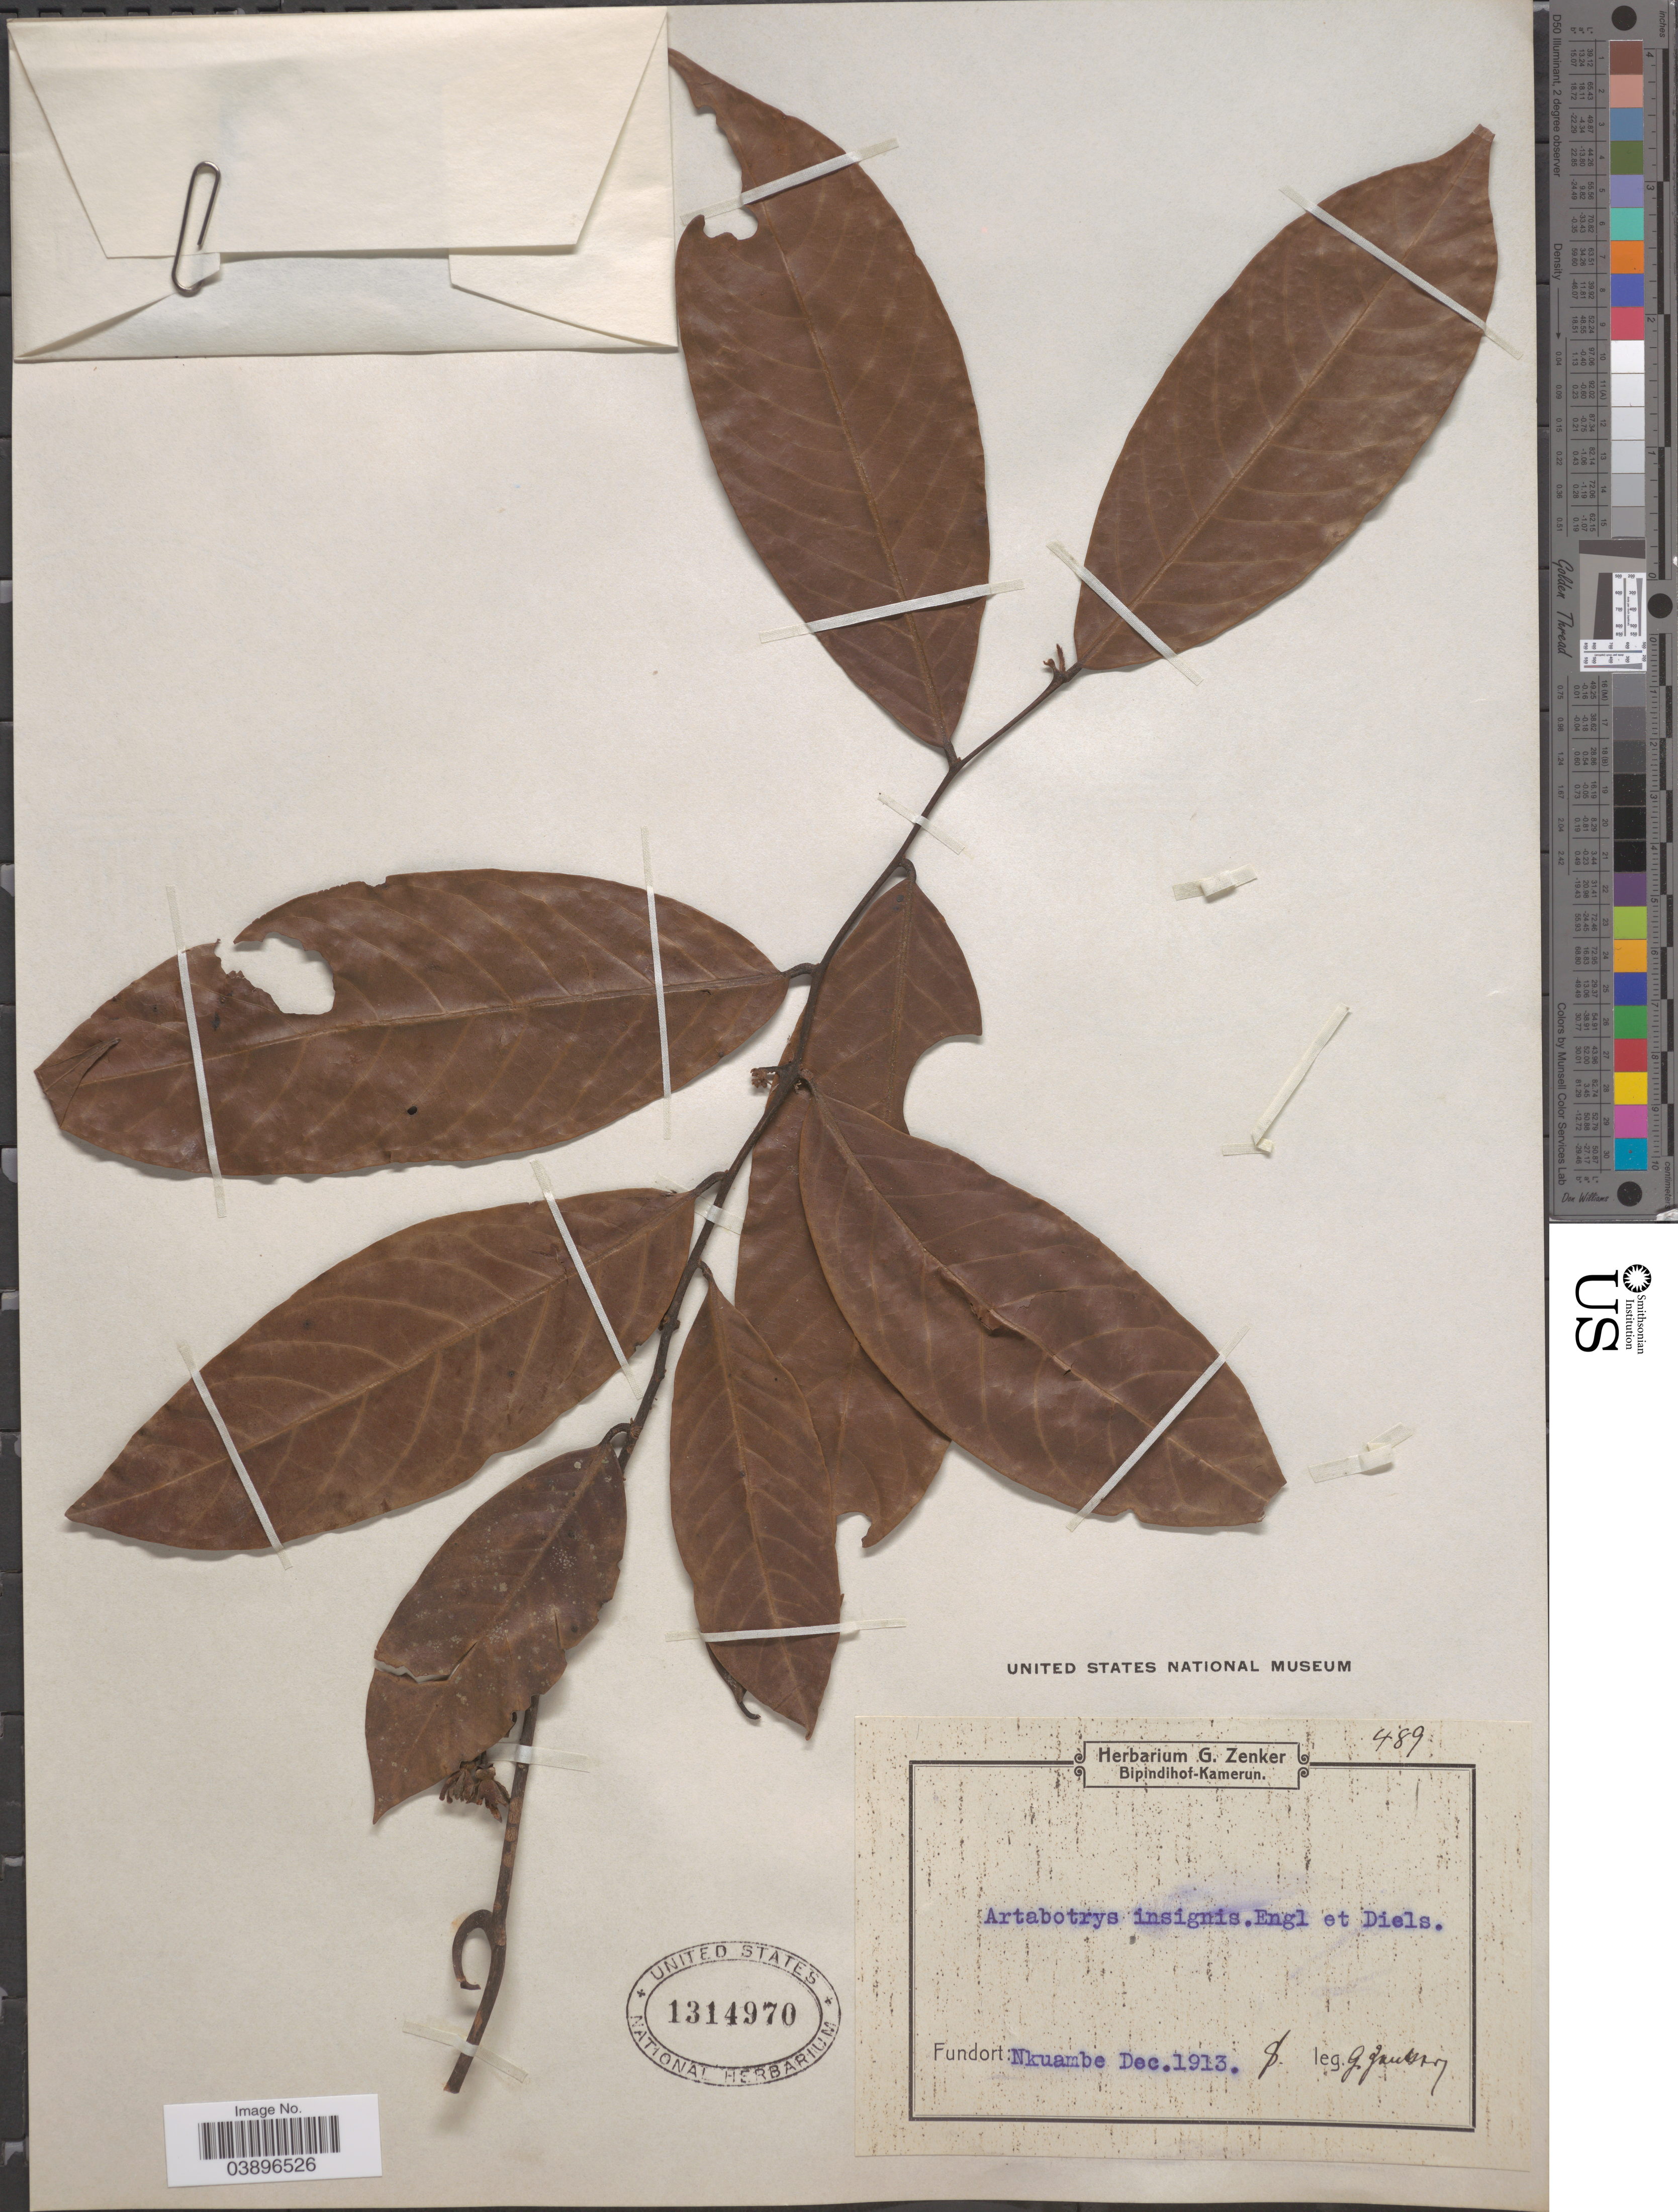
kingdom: Plantae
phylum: Tracheophyta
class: Magnoliopsida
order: Magnoliales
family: Annonaceae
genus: Artabotrys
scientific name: Artabotrys insignis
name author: Engl. & Diels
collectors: G. A. Zenker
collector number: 489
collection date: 1913-12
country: Cameroon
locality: Nkuambe.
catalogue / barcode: US 1314970